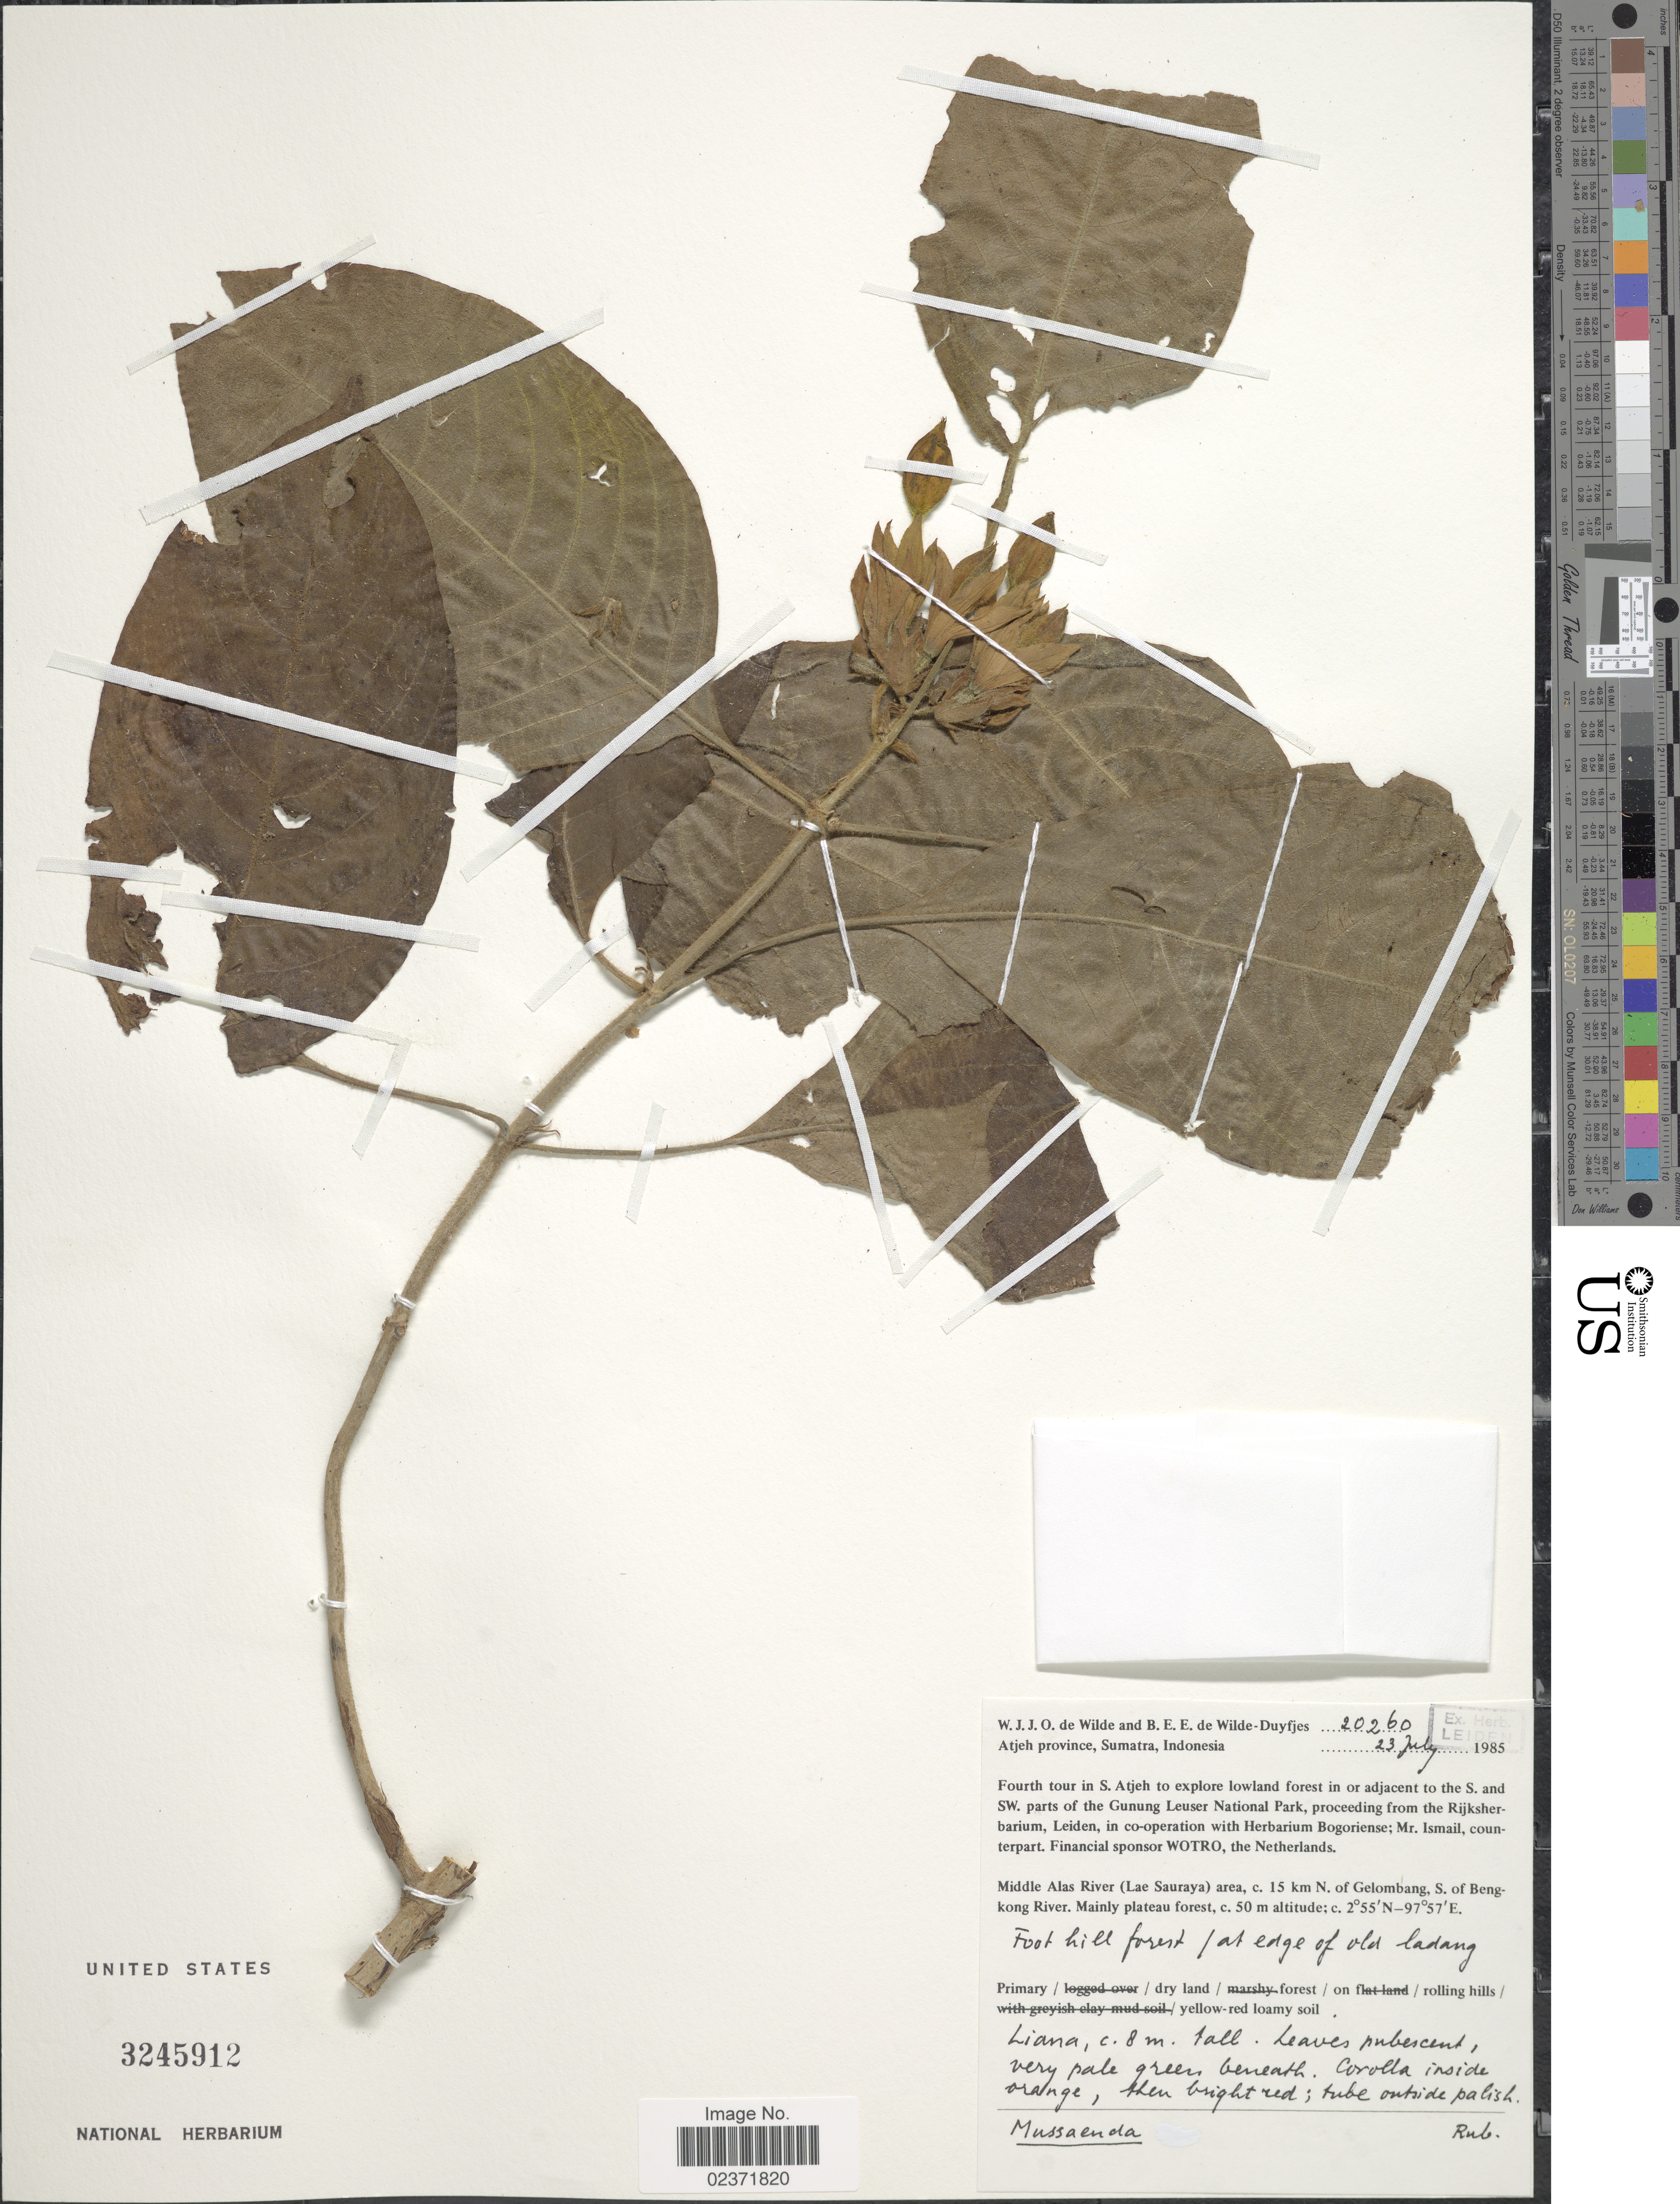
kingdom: Plantae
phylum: Tracheophyta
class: Magnoliopsida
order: Gentianales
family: Rubiaceae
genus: Mussaenda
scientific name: Mussaenda sp.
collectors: W. J. de Wilde & B. E. de Wilde-Duyfjes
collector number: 20260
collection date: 1985-07-23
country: Indonesia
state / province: Sumatra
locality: Atjeh Province, Middle Alas River (Lae Sauraya) area, c. 15 km N. of Gelombang, S. of Bengkong River. Main plateau forest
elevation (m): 50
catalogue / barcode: US 3245912